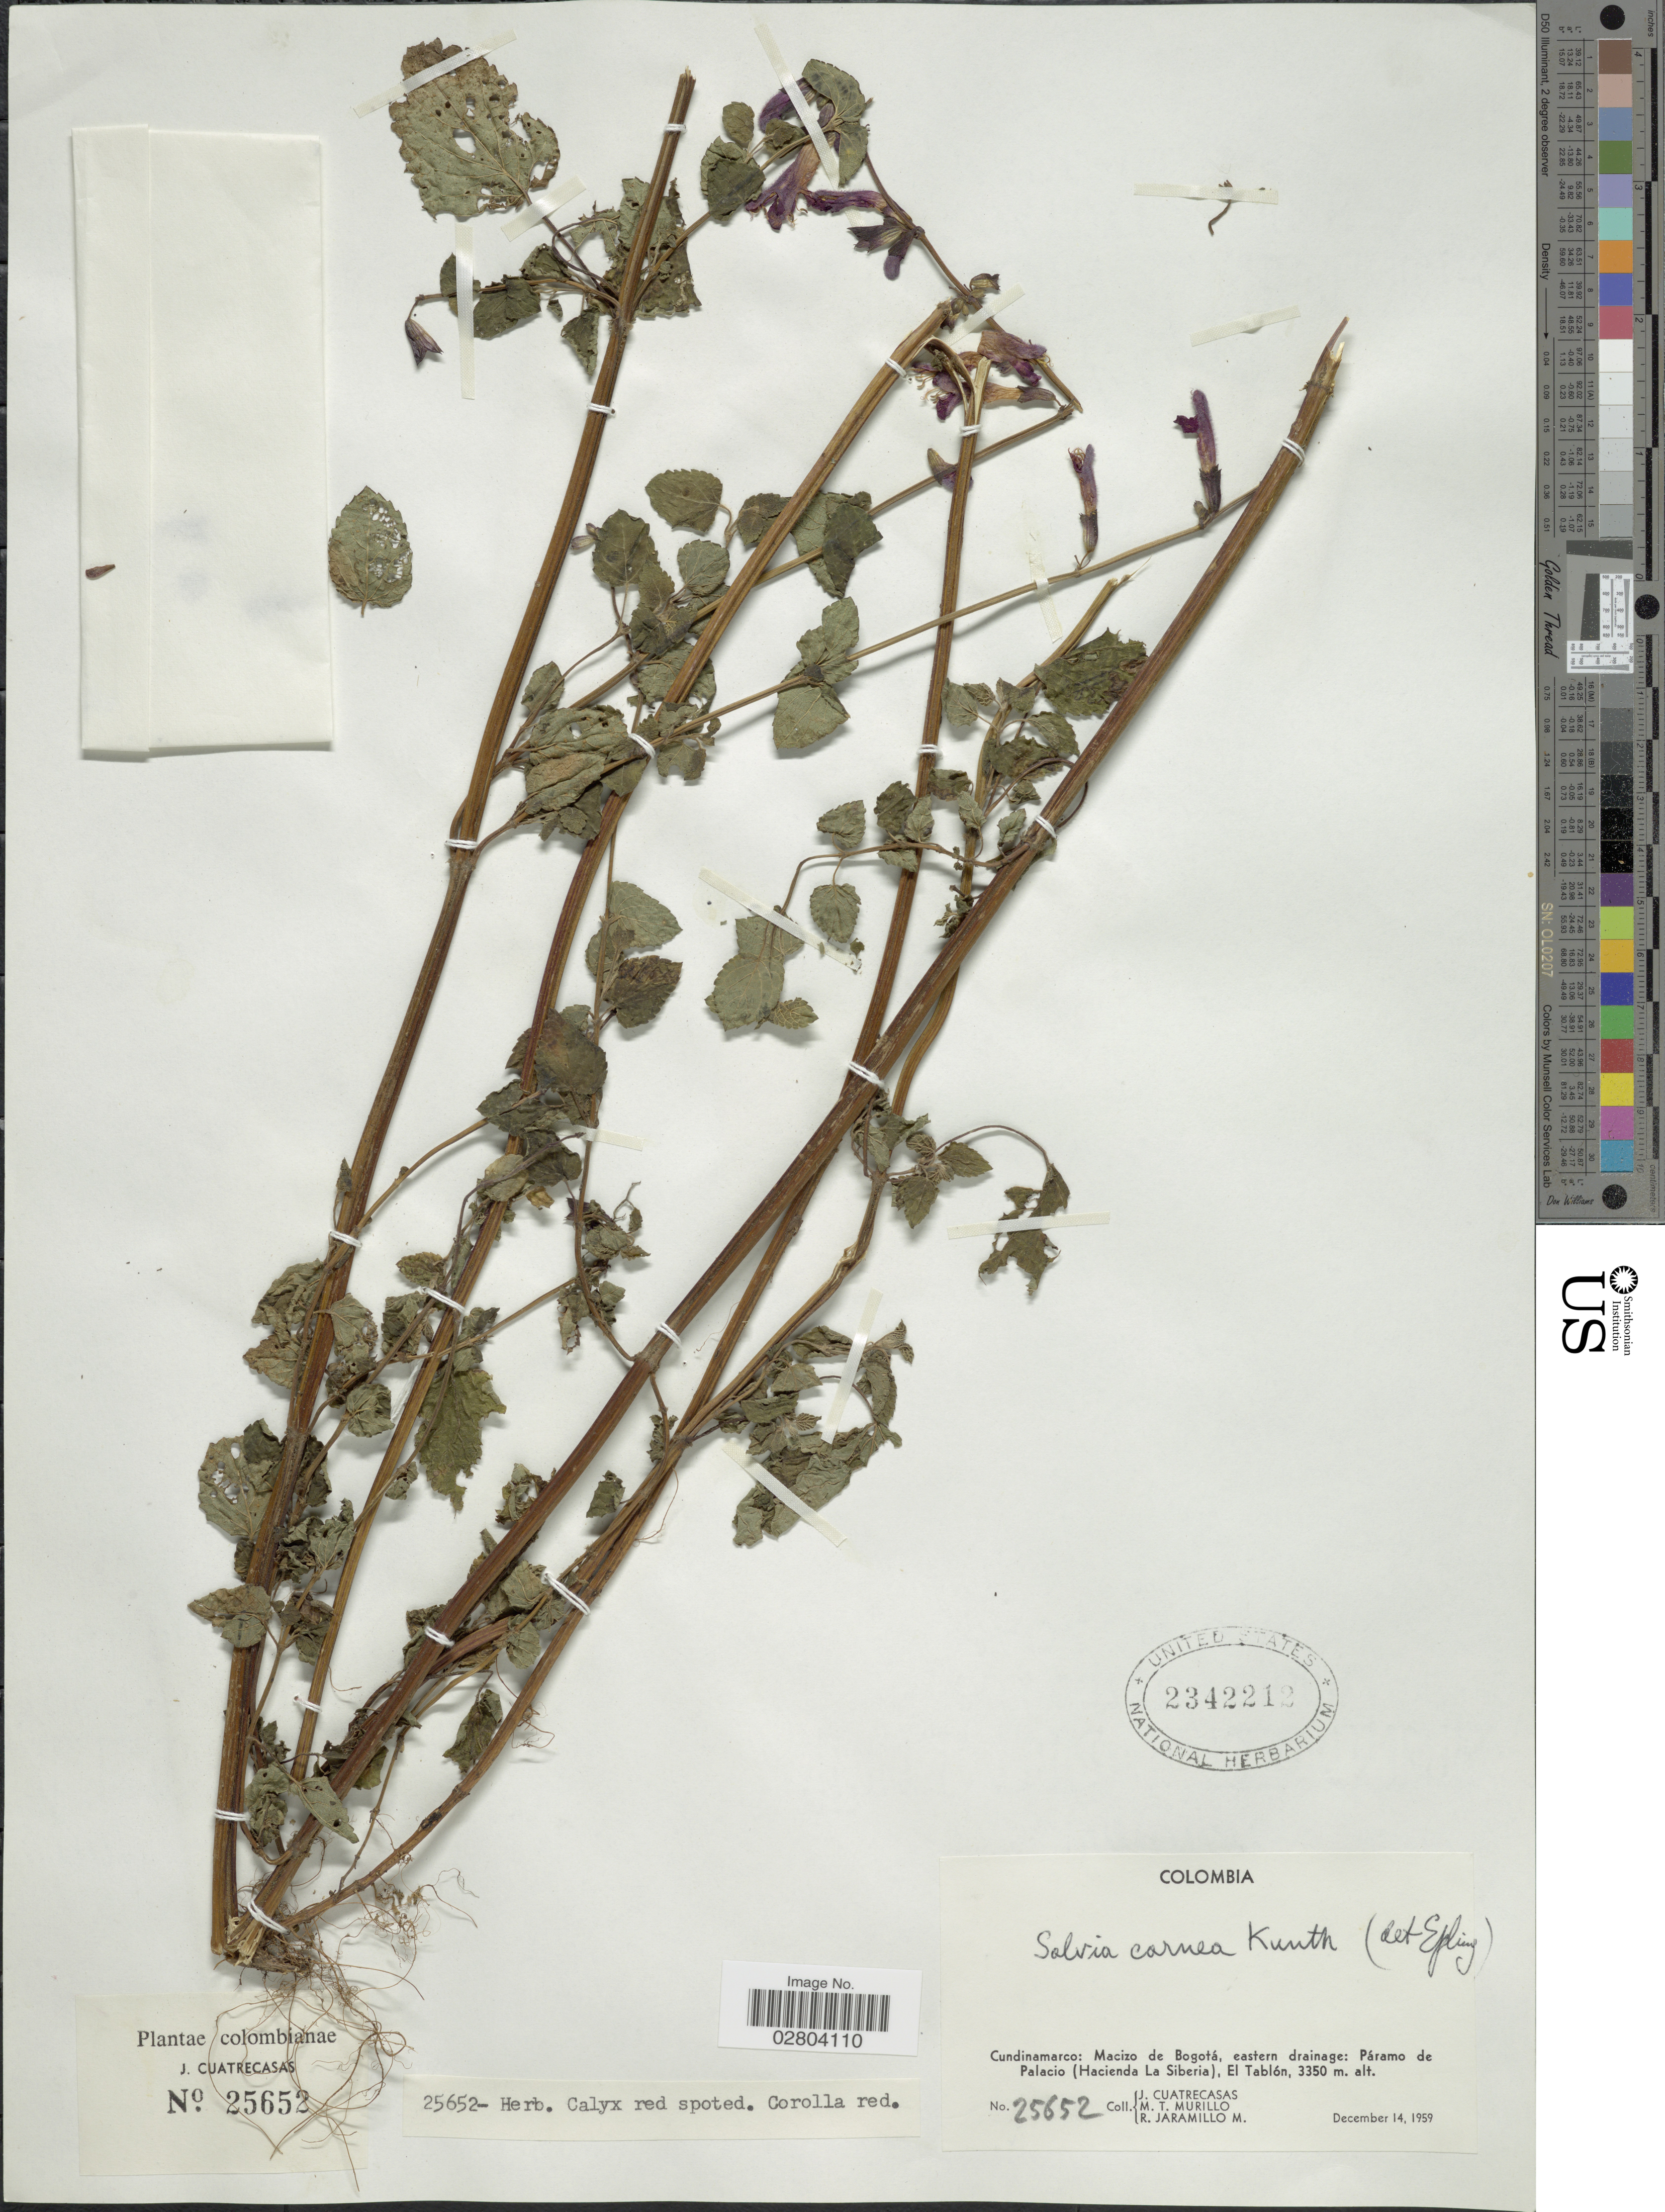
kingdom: Plantae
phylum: Tracheophyta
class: Magnoliopsida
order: Lamiales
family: Lamiaceae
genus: Salvia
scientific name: Salvia carnea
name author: Kunth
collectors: J. Cuatrecasas, M. Murillo & R. Jaramillo M.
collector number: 25652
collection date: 1959-12-14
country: Colombia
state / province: Cundinamarca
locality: Macizo de Bogotá, eastern drainage: Páramo de Palacio (Hacienda La Siberia), El Tablón.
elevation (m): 3350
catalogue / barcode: US 2342212